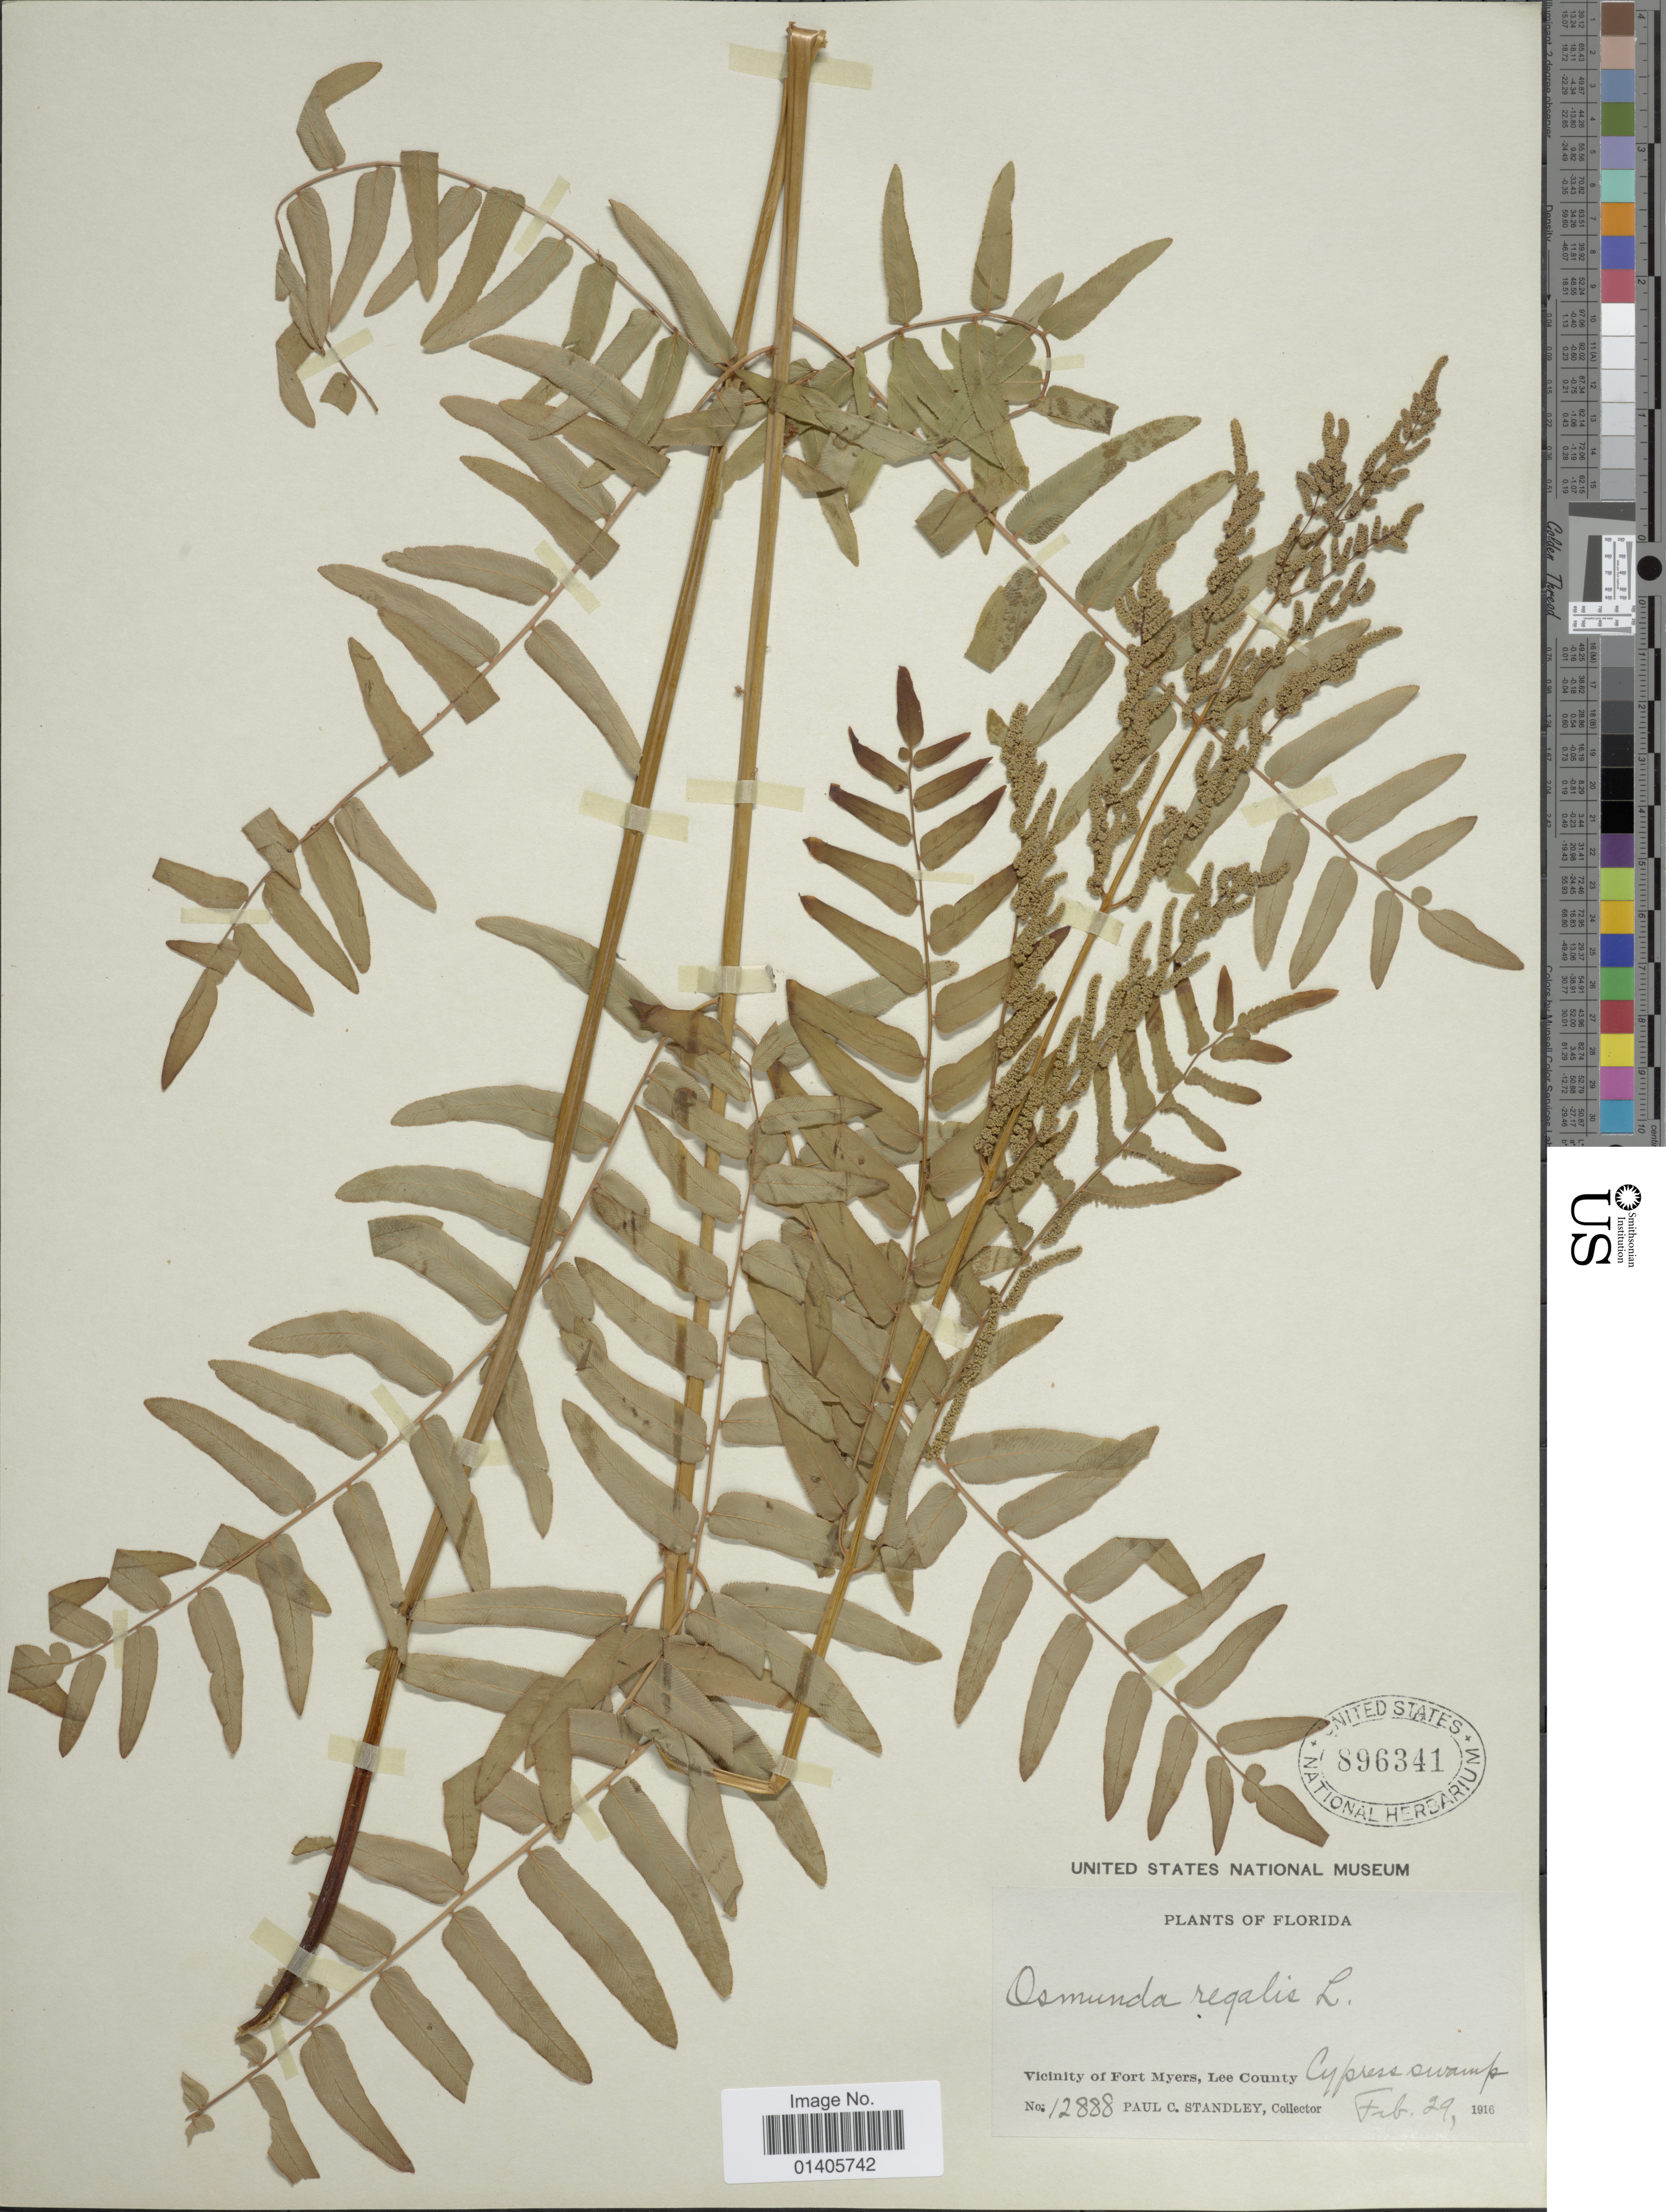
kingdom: Plantae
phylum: Tracheophyta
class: Polypodiopsida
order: Osmundales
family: Osmundaceae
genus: Osmunda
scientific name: Osmunda regalis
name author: L.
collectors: P. C. Standley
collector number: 12888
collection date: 1916-02-29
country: United States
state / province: Florida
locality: Vicinity of Fort Myers, lee County, Cypress swamp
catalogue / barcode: US 896341